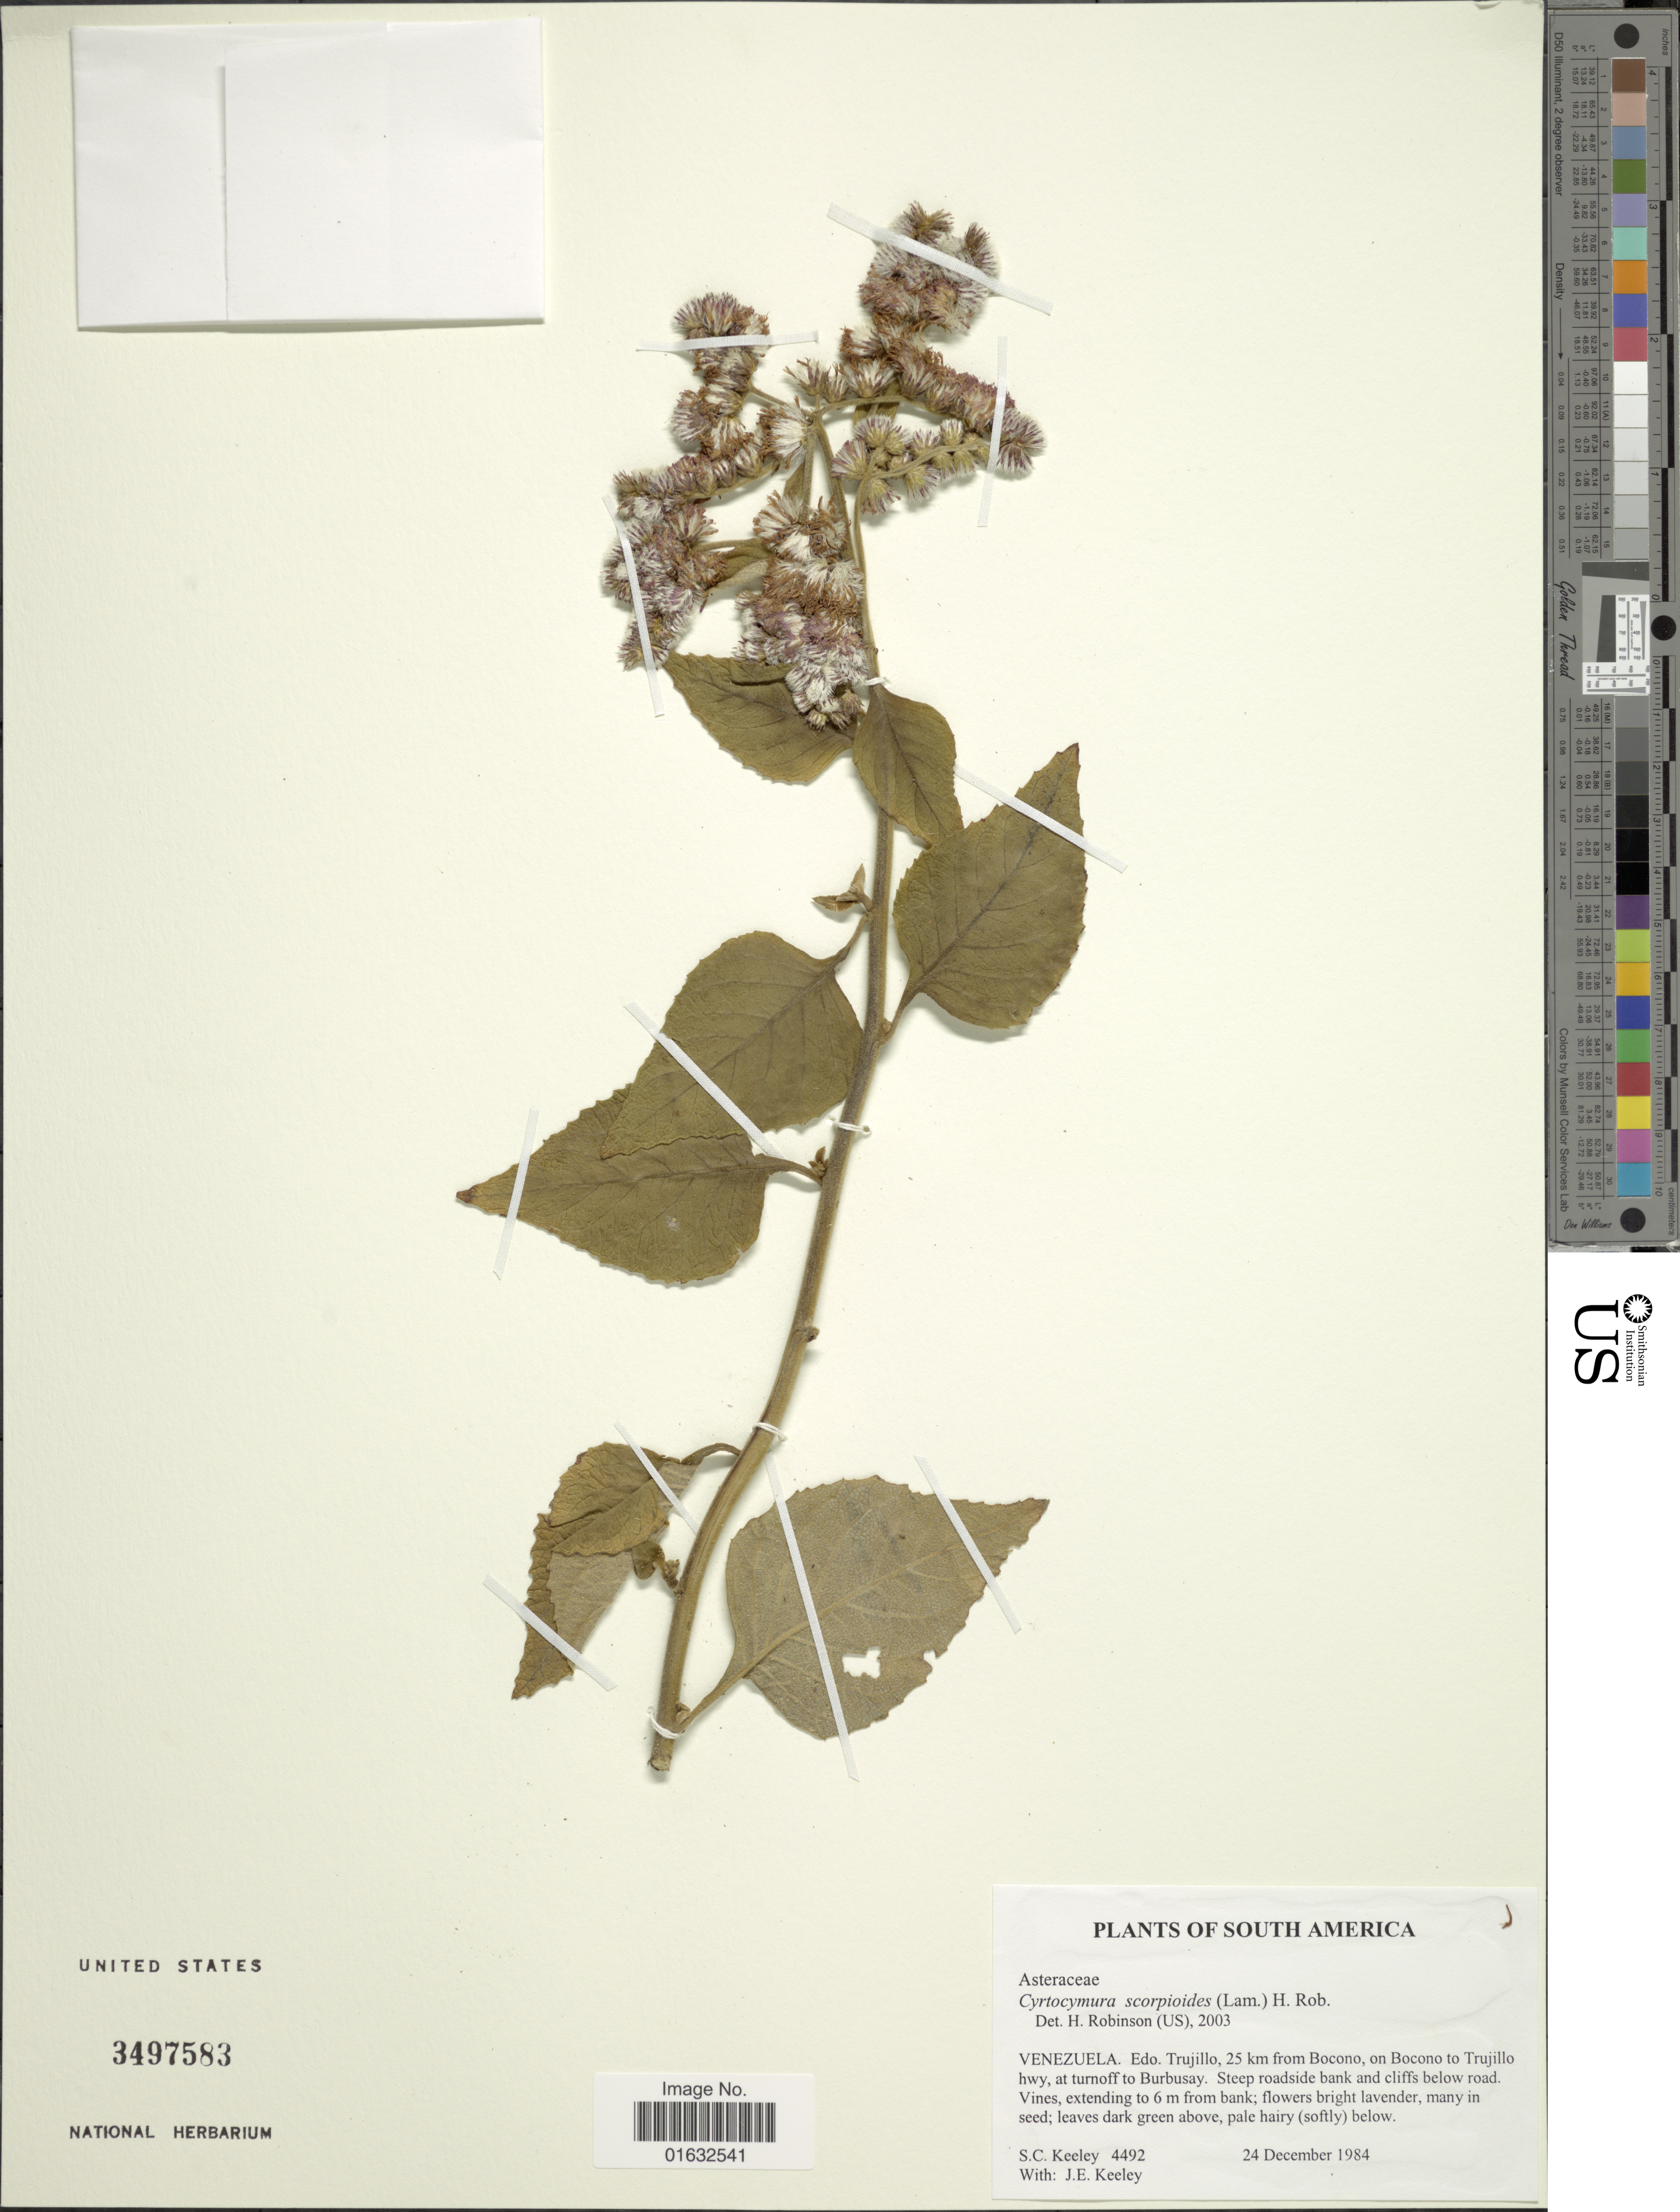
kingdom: Plantae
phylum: Tracheophyta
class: Magnoliopsida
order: Asterales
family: Asteraceae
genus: Cyrtocymura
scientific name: Cyrtocymura scorpioides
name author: (Lam.) H. Rob.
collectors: S. C. Keeley & J. E. Keeley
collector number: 4492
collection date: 1984-12-24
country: Venezuela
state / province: Trujillo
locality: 25 km from Bocono, on Bocono to Trujillo hwy, at turnoff to Burbusay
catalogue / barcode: US 3497583